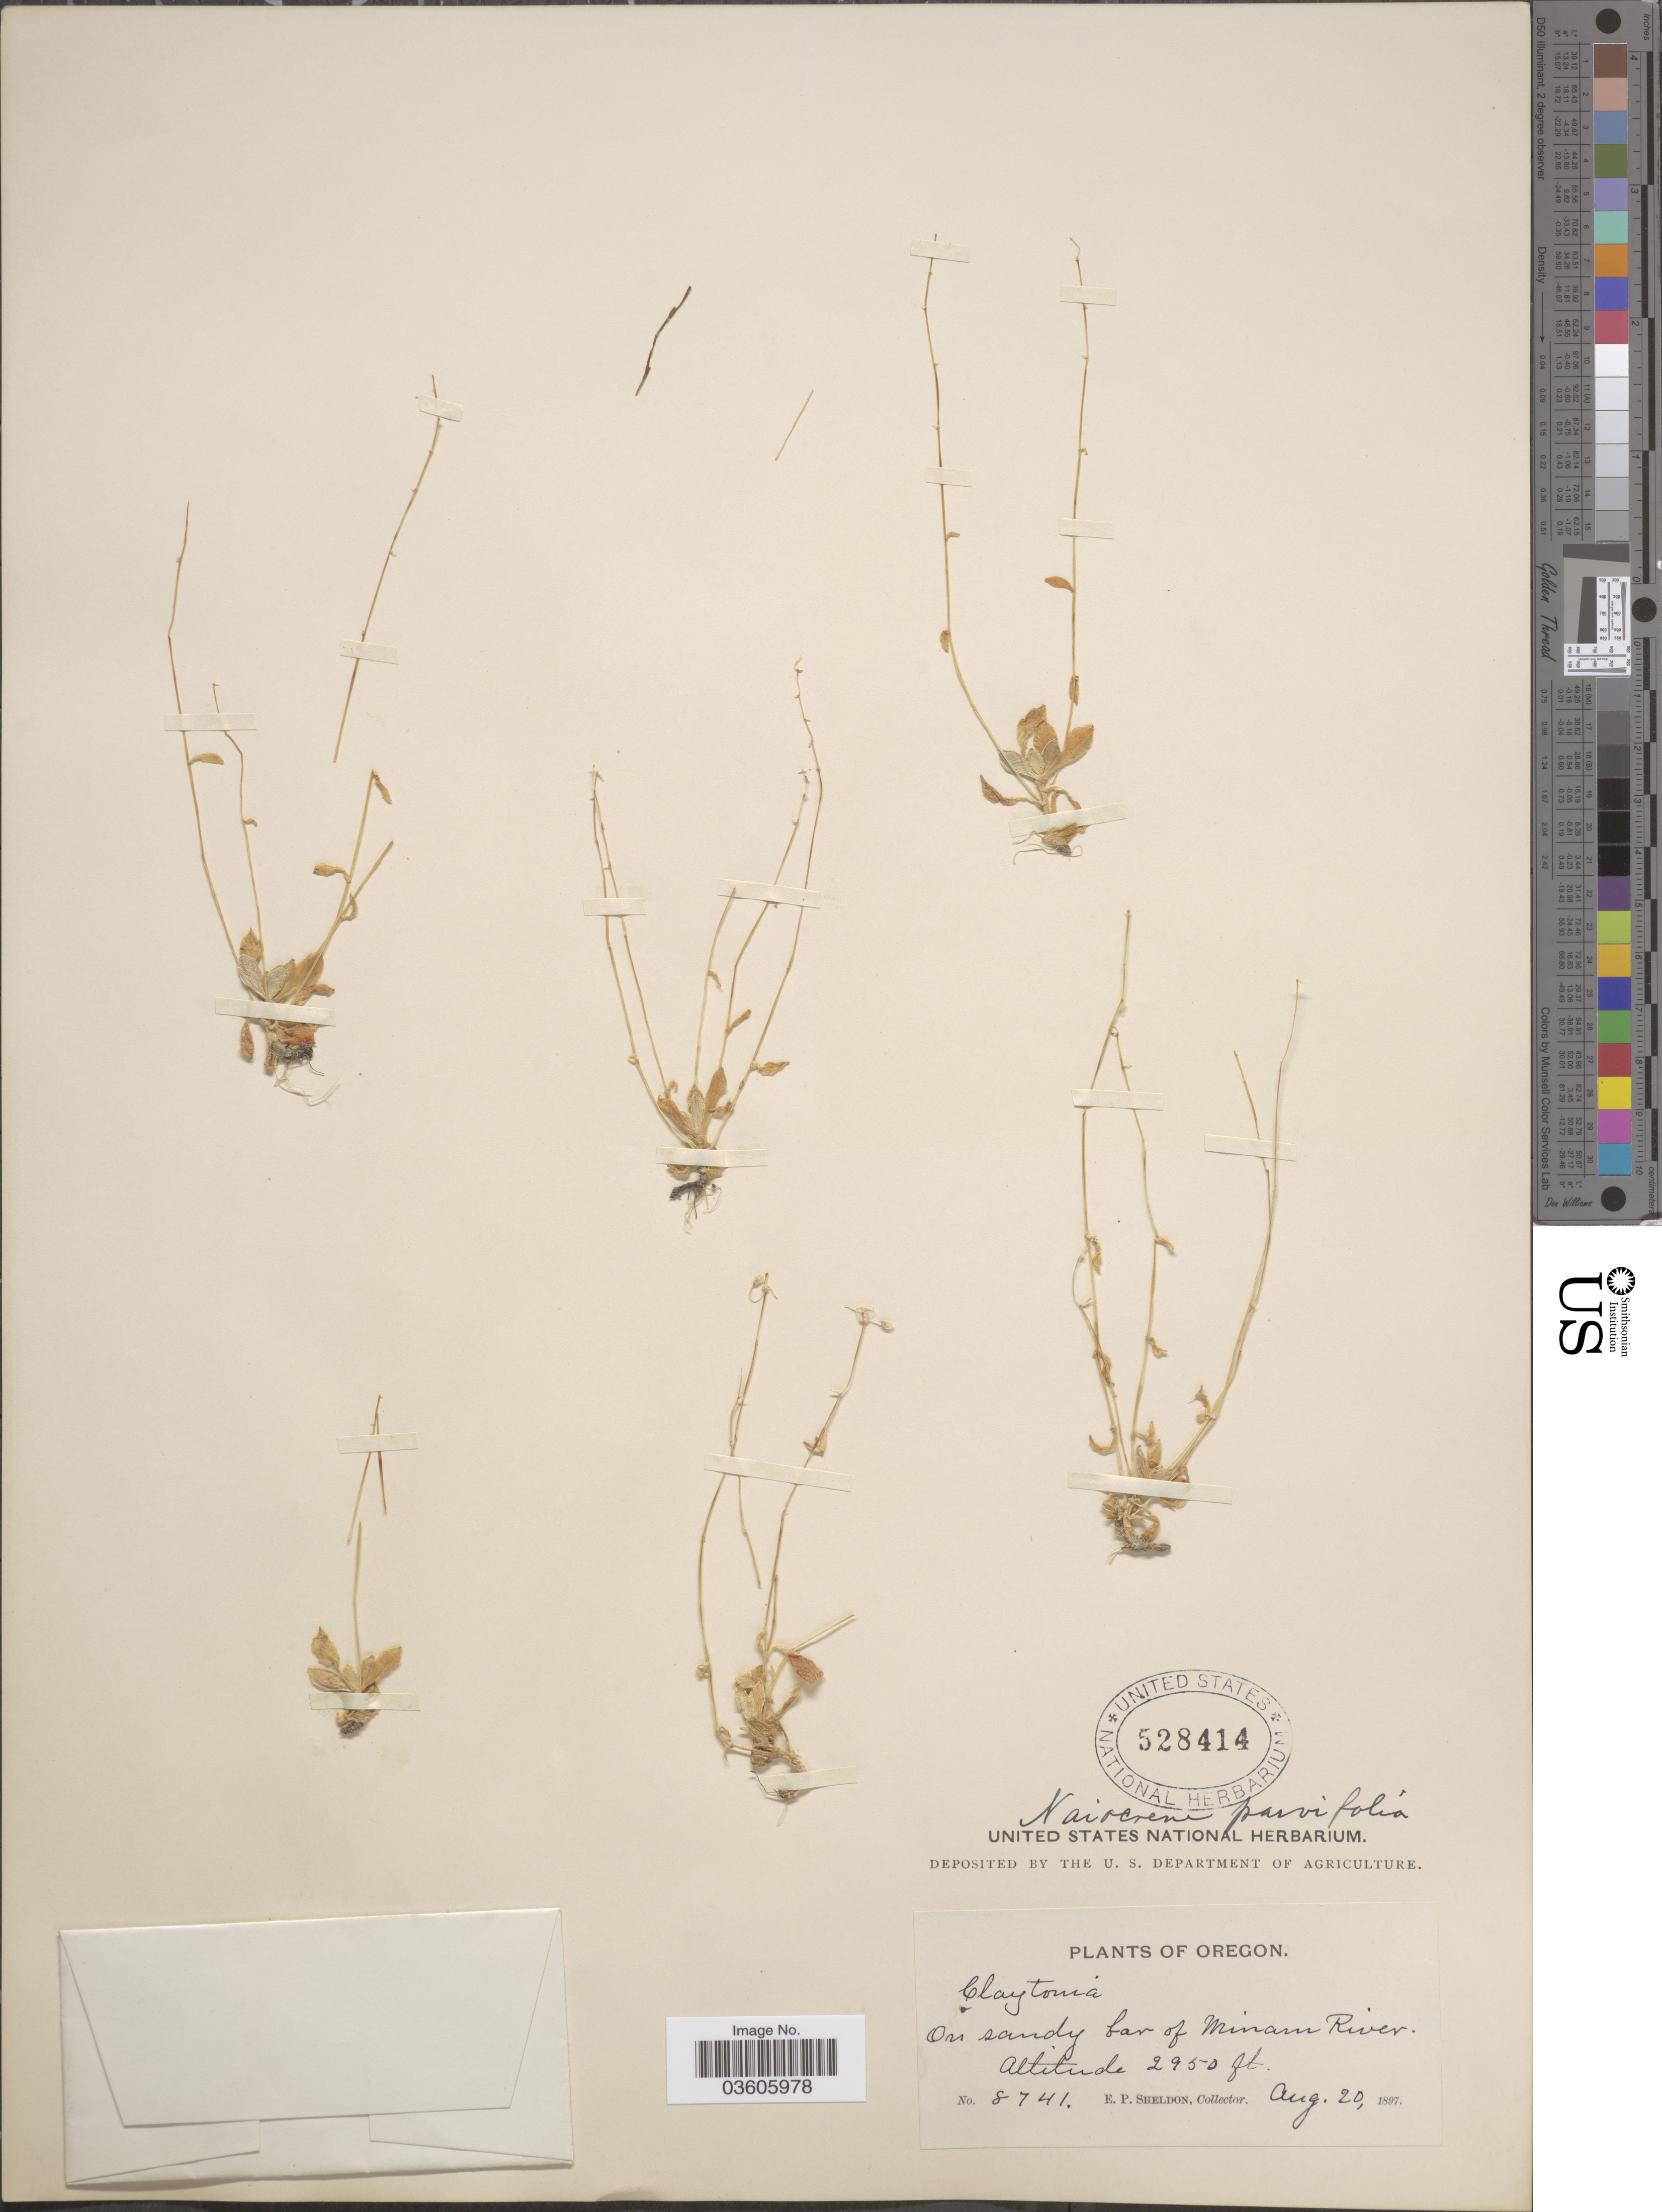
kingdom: Plantae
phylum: Tracheophyta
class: Magnoliopsida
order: Caryophyllales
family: Montiaceae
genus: Montia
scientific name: Montia parvifolia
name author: (Moc. ex DC.) Greene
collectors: E. P. Sheldon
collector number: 8741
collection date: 1897-08-20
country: United States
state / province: Oregon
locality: On sandy bar of Minam River.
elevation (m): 899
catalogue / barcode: US 528414